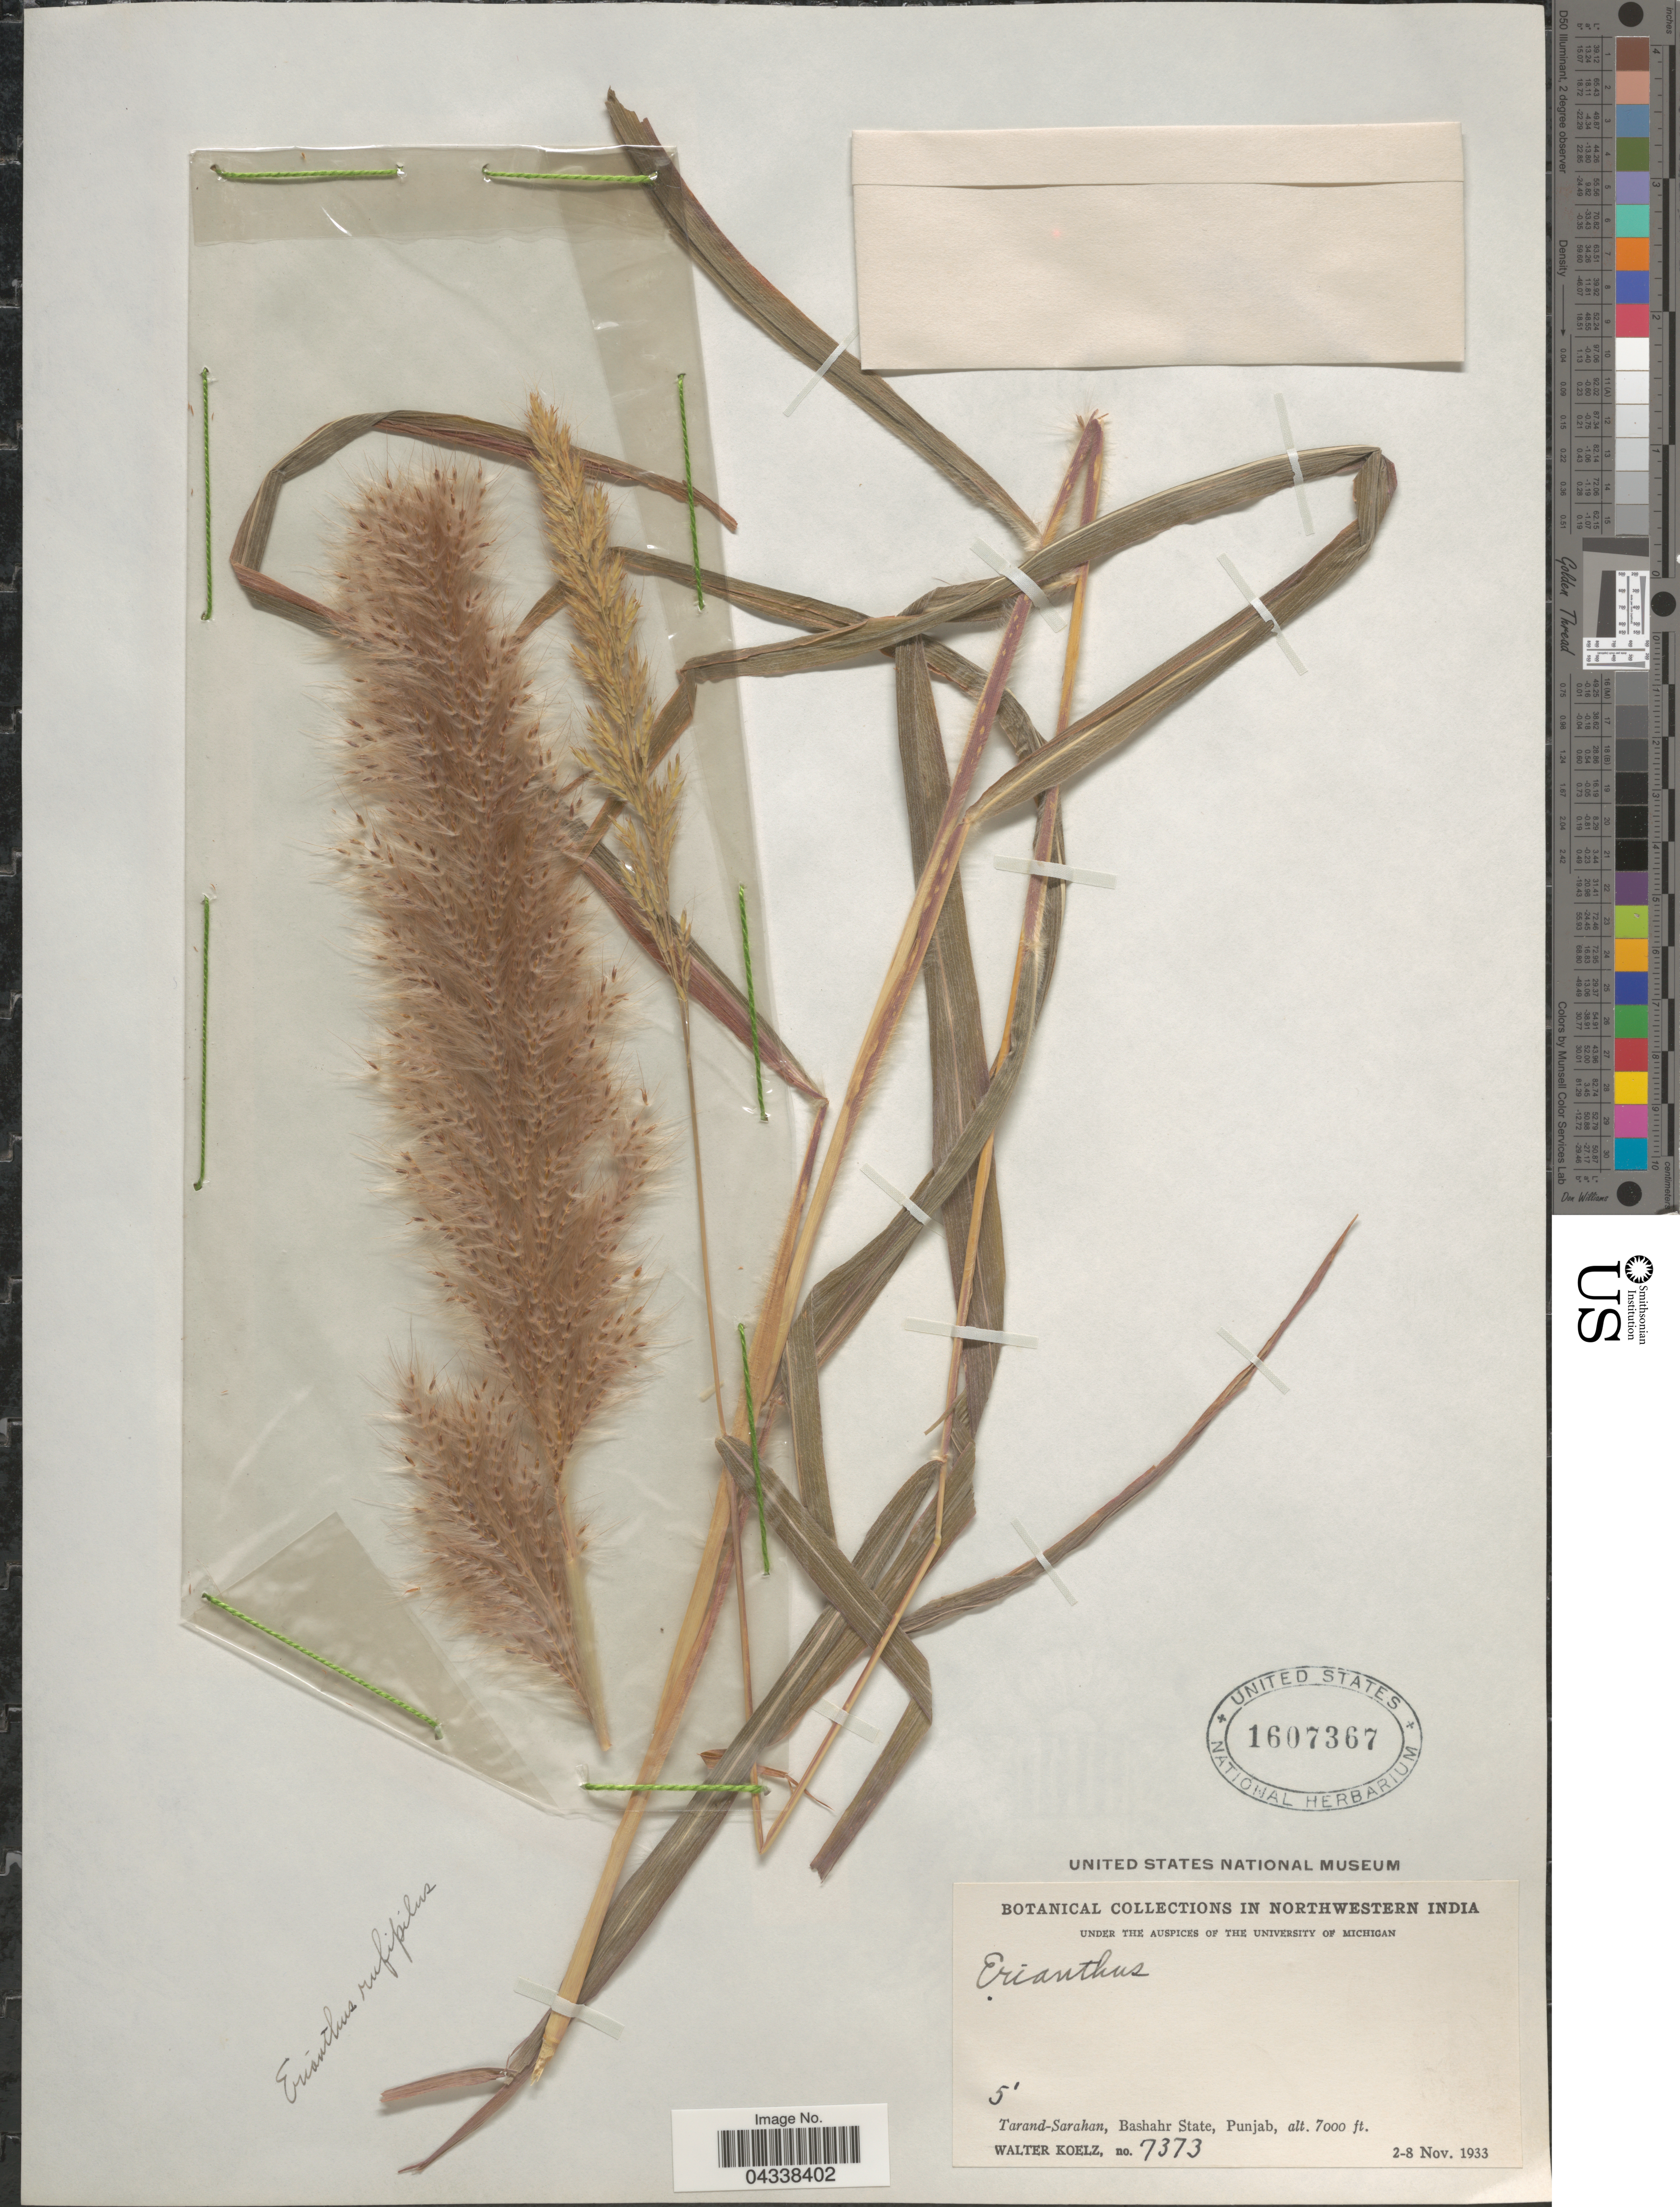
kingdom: Plantae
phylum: Tracheophyta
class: Liliopsida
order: Poales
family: Poaceae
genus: Saccharum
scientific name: Saccharum rufipilum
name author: Steud.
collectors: W. N. Koelz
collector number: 7373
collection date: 1933-11-02/1933-11-08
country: India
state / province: Punjab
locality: Northwestern India. Tarand-Sarahan, Bashahr State.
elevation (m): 2134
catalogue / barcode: US 1607367